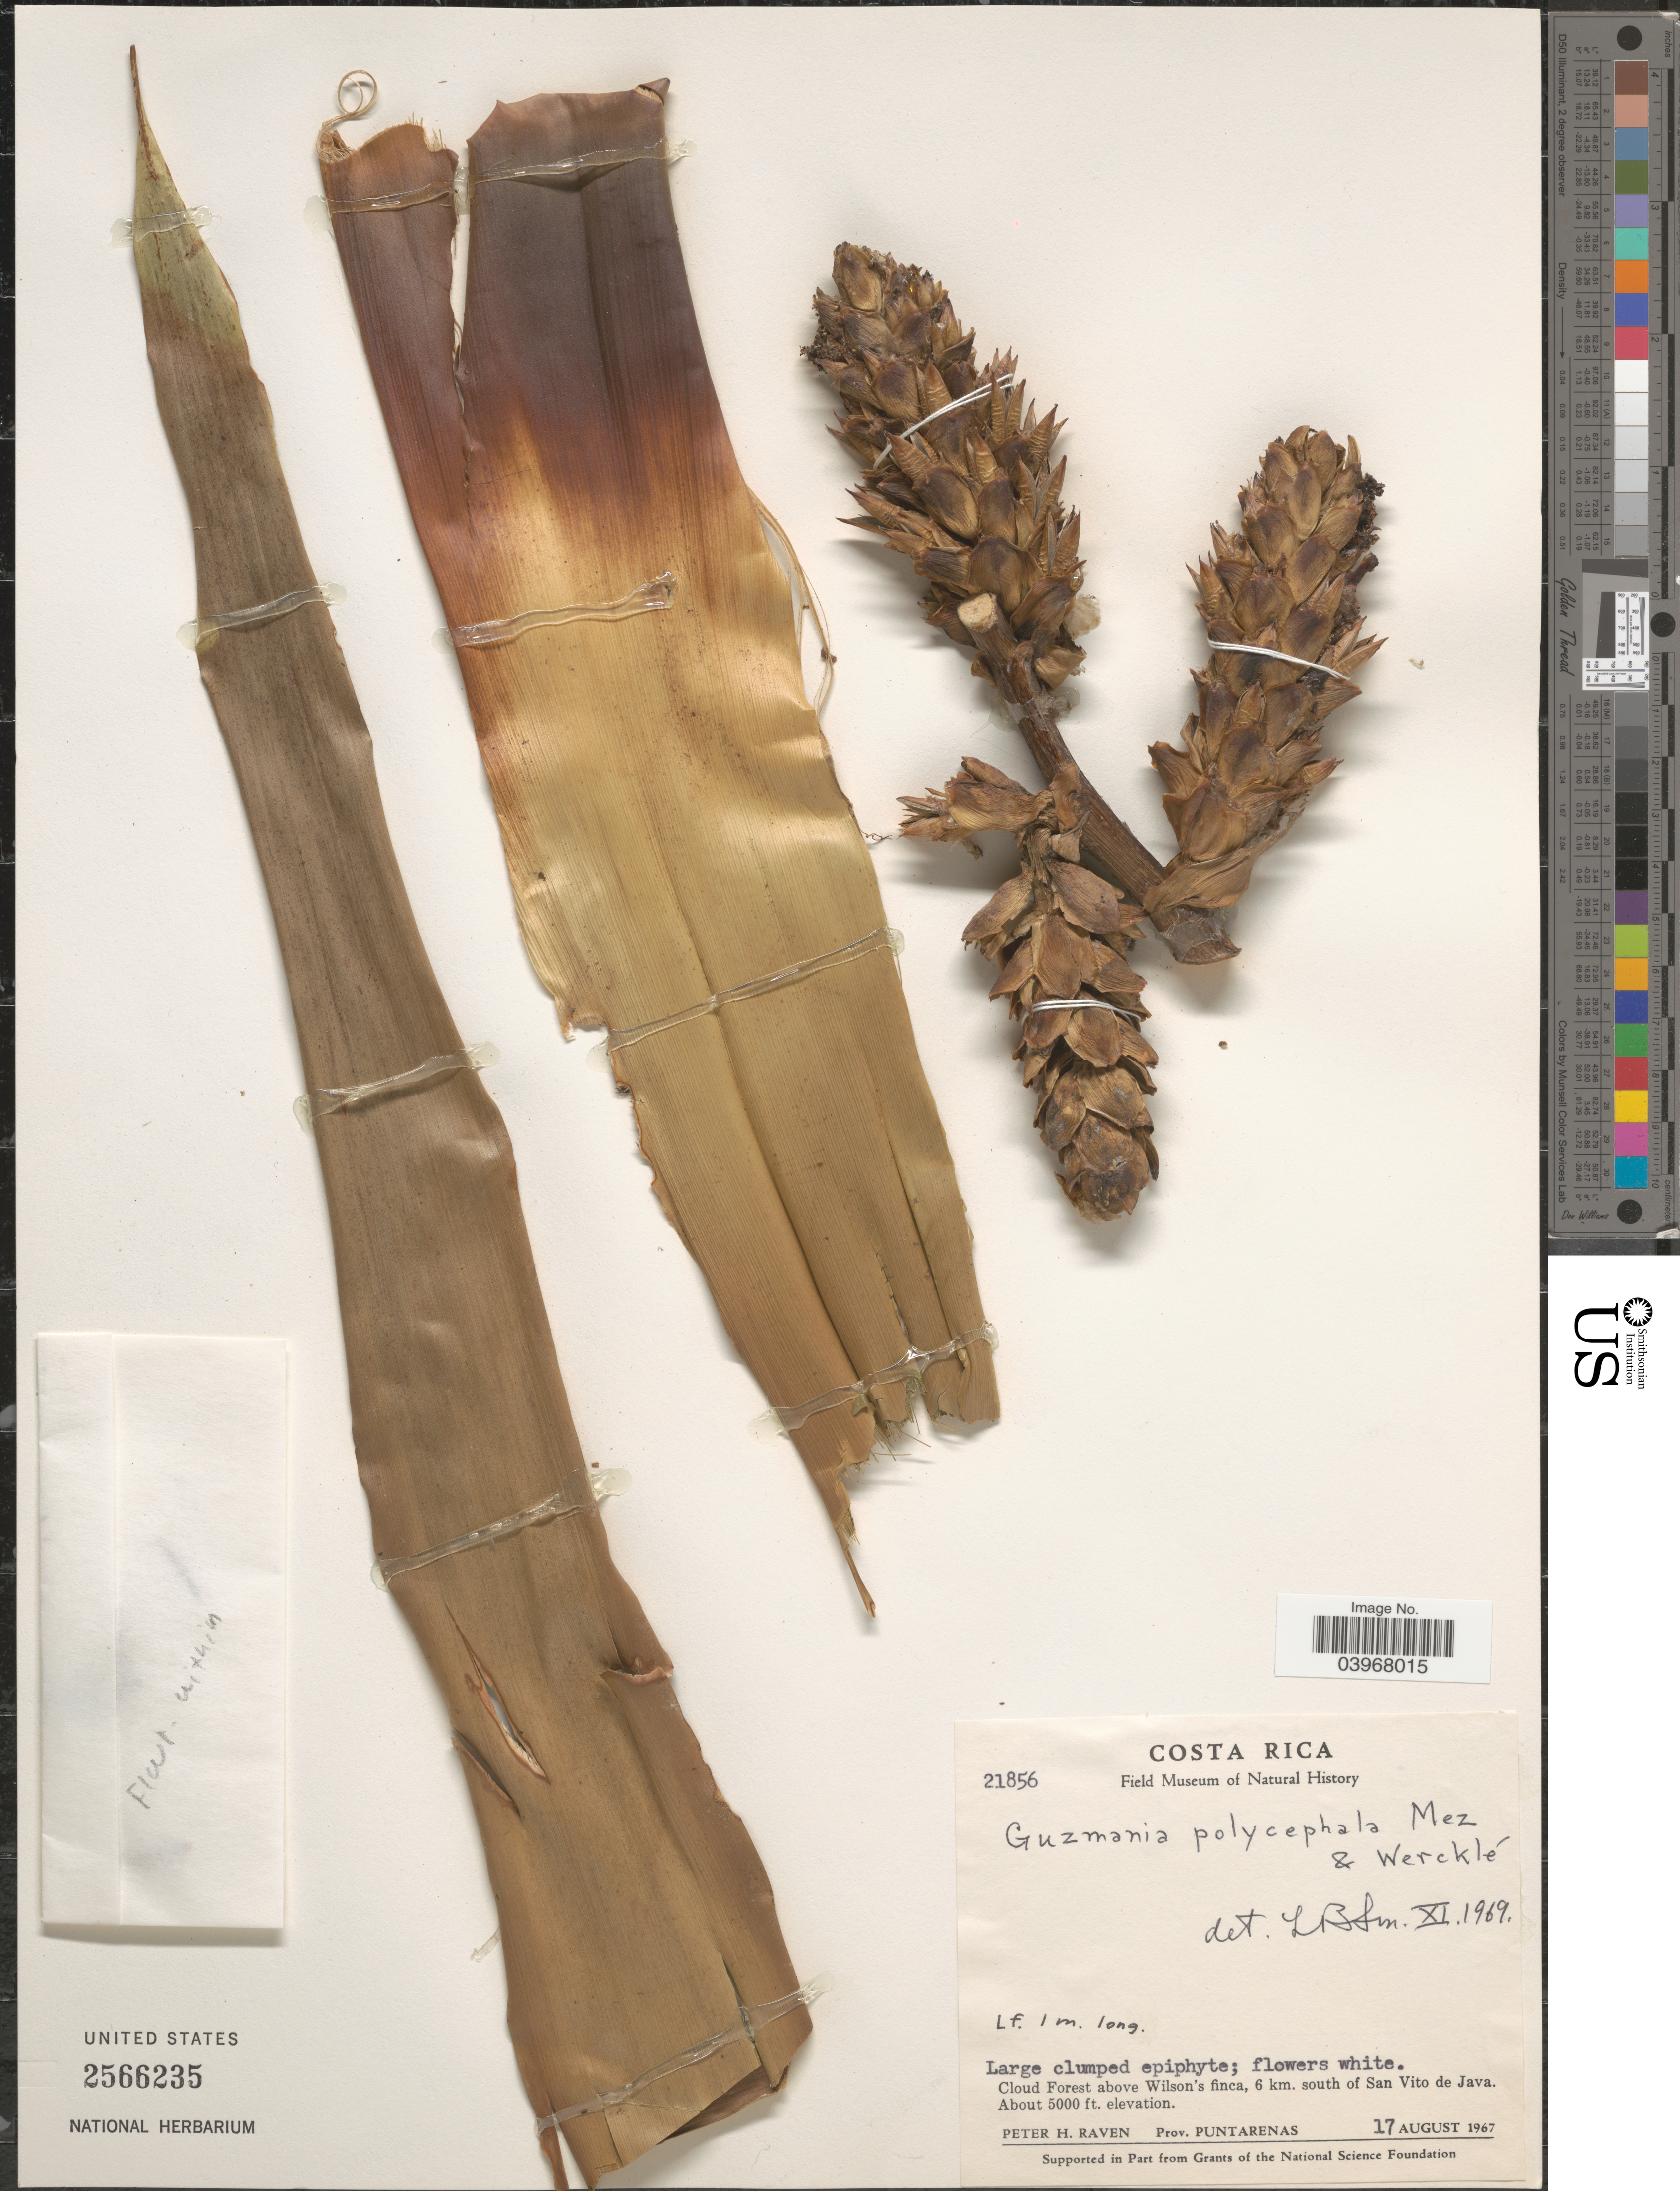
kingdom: Plantae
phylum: Tracheophyta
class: Liliopsida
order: Poales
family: Bromeliaceae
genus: Guzmania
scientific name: Guzmania polycephala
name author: Mez & Wercklé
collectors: P. Raven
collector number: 21856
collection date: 1967-08-17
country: Costa Rica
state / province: Puntarenas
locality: Cloud Forest above Wilson's finca, 6 km. south of San Vito de Java.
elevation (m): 1524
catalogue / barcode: US 2566235